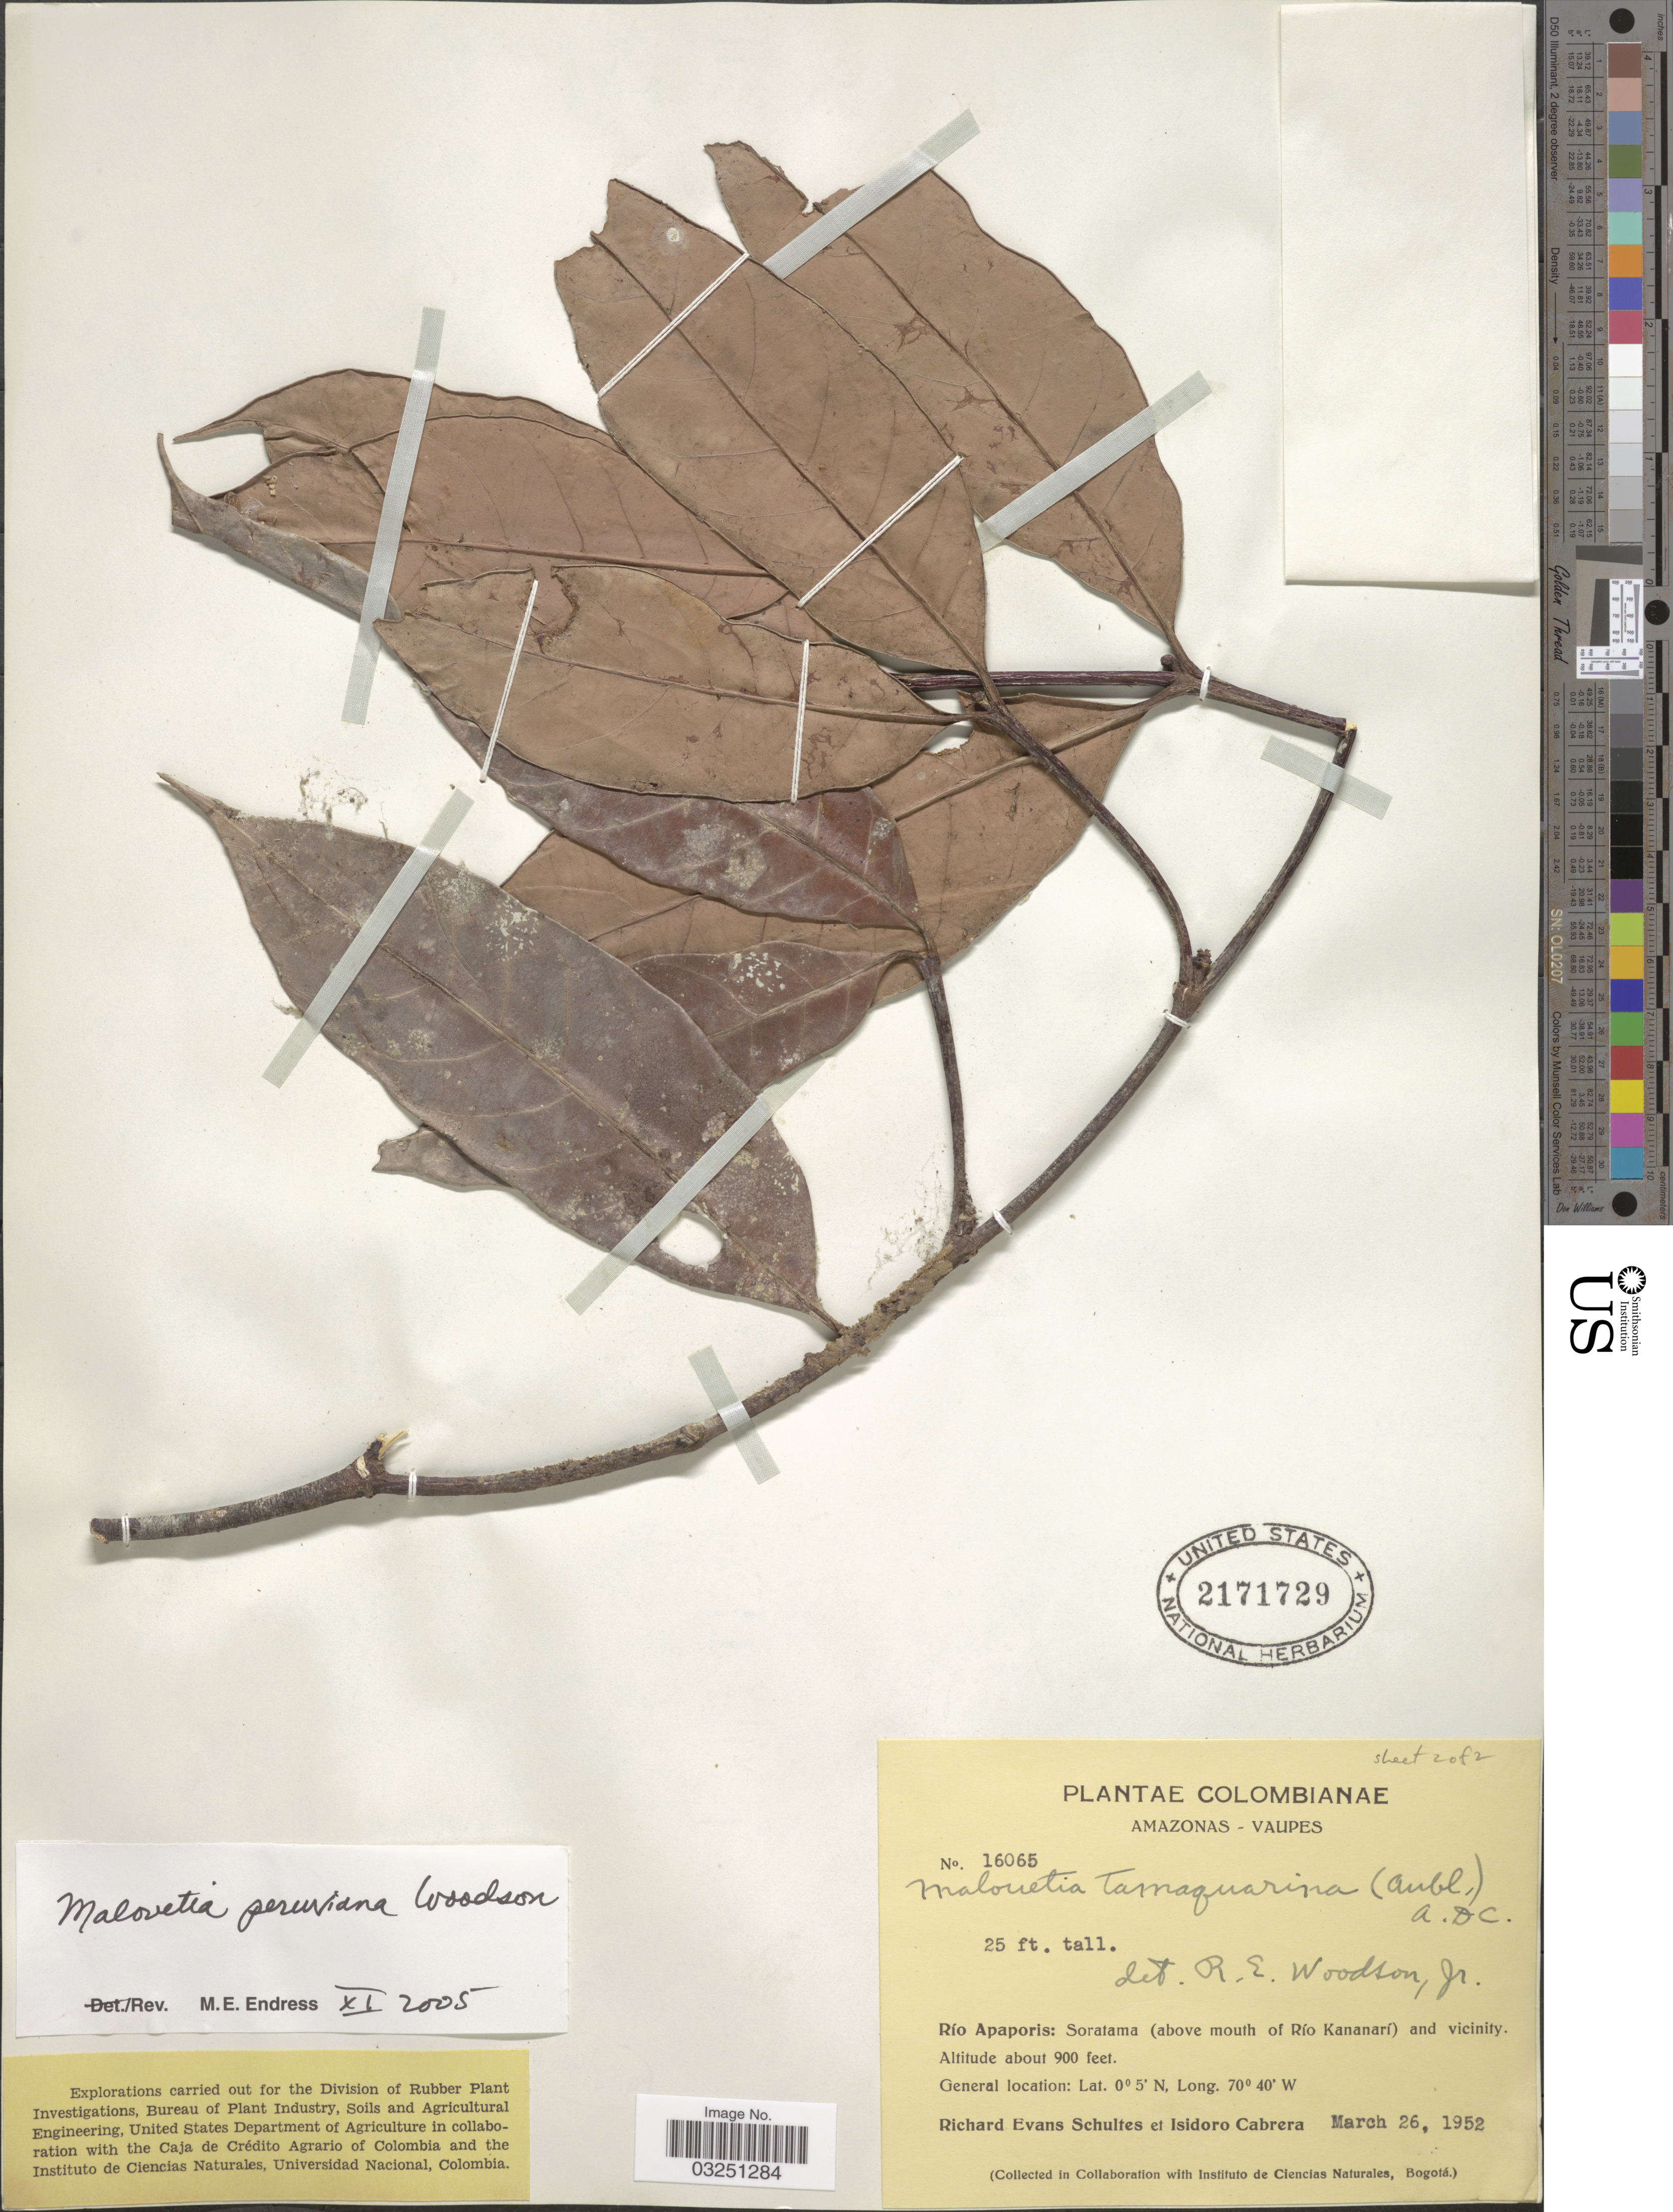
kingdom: Plantae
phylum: Tracheophyta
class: Magnoliopsida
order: Gentianales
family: Apocynaceae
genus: Malouetia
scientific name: Malouetia peruviana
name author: Woodson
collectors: R. E. Schultes & I. Cabrera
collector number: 16065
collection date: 1952-03-26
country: Colombia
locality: Amazonas - Vaupés. Río Apaporis: Soratama (above mouth of Río Kananarí) and vicinity.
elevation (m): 274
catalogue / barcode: US 2171729